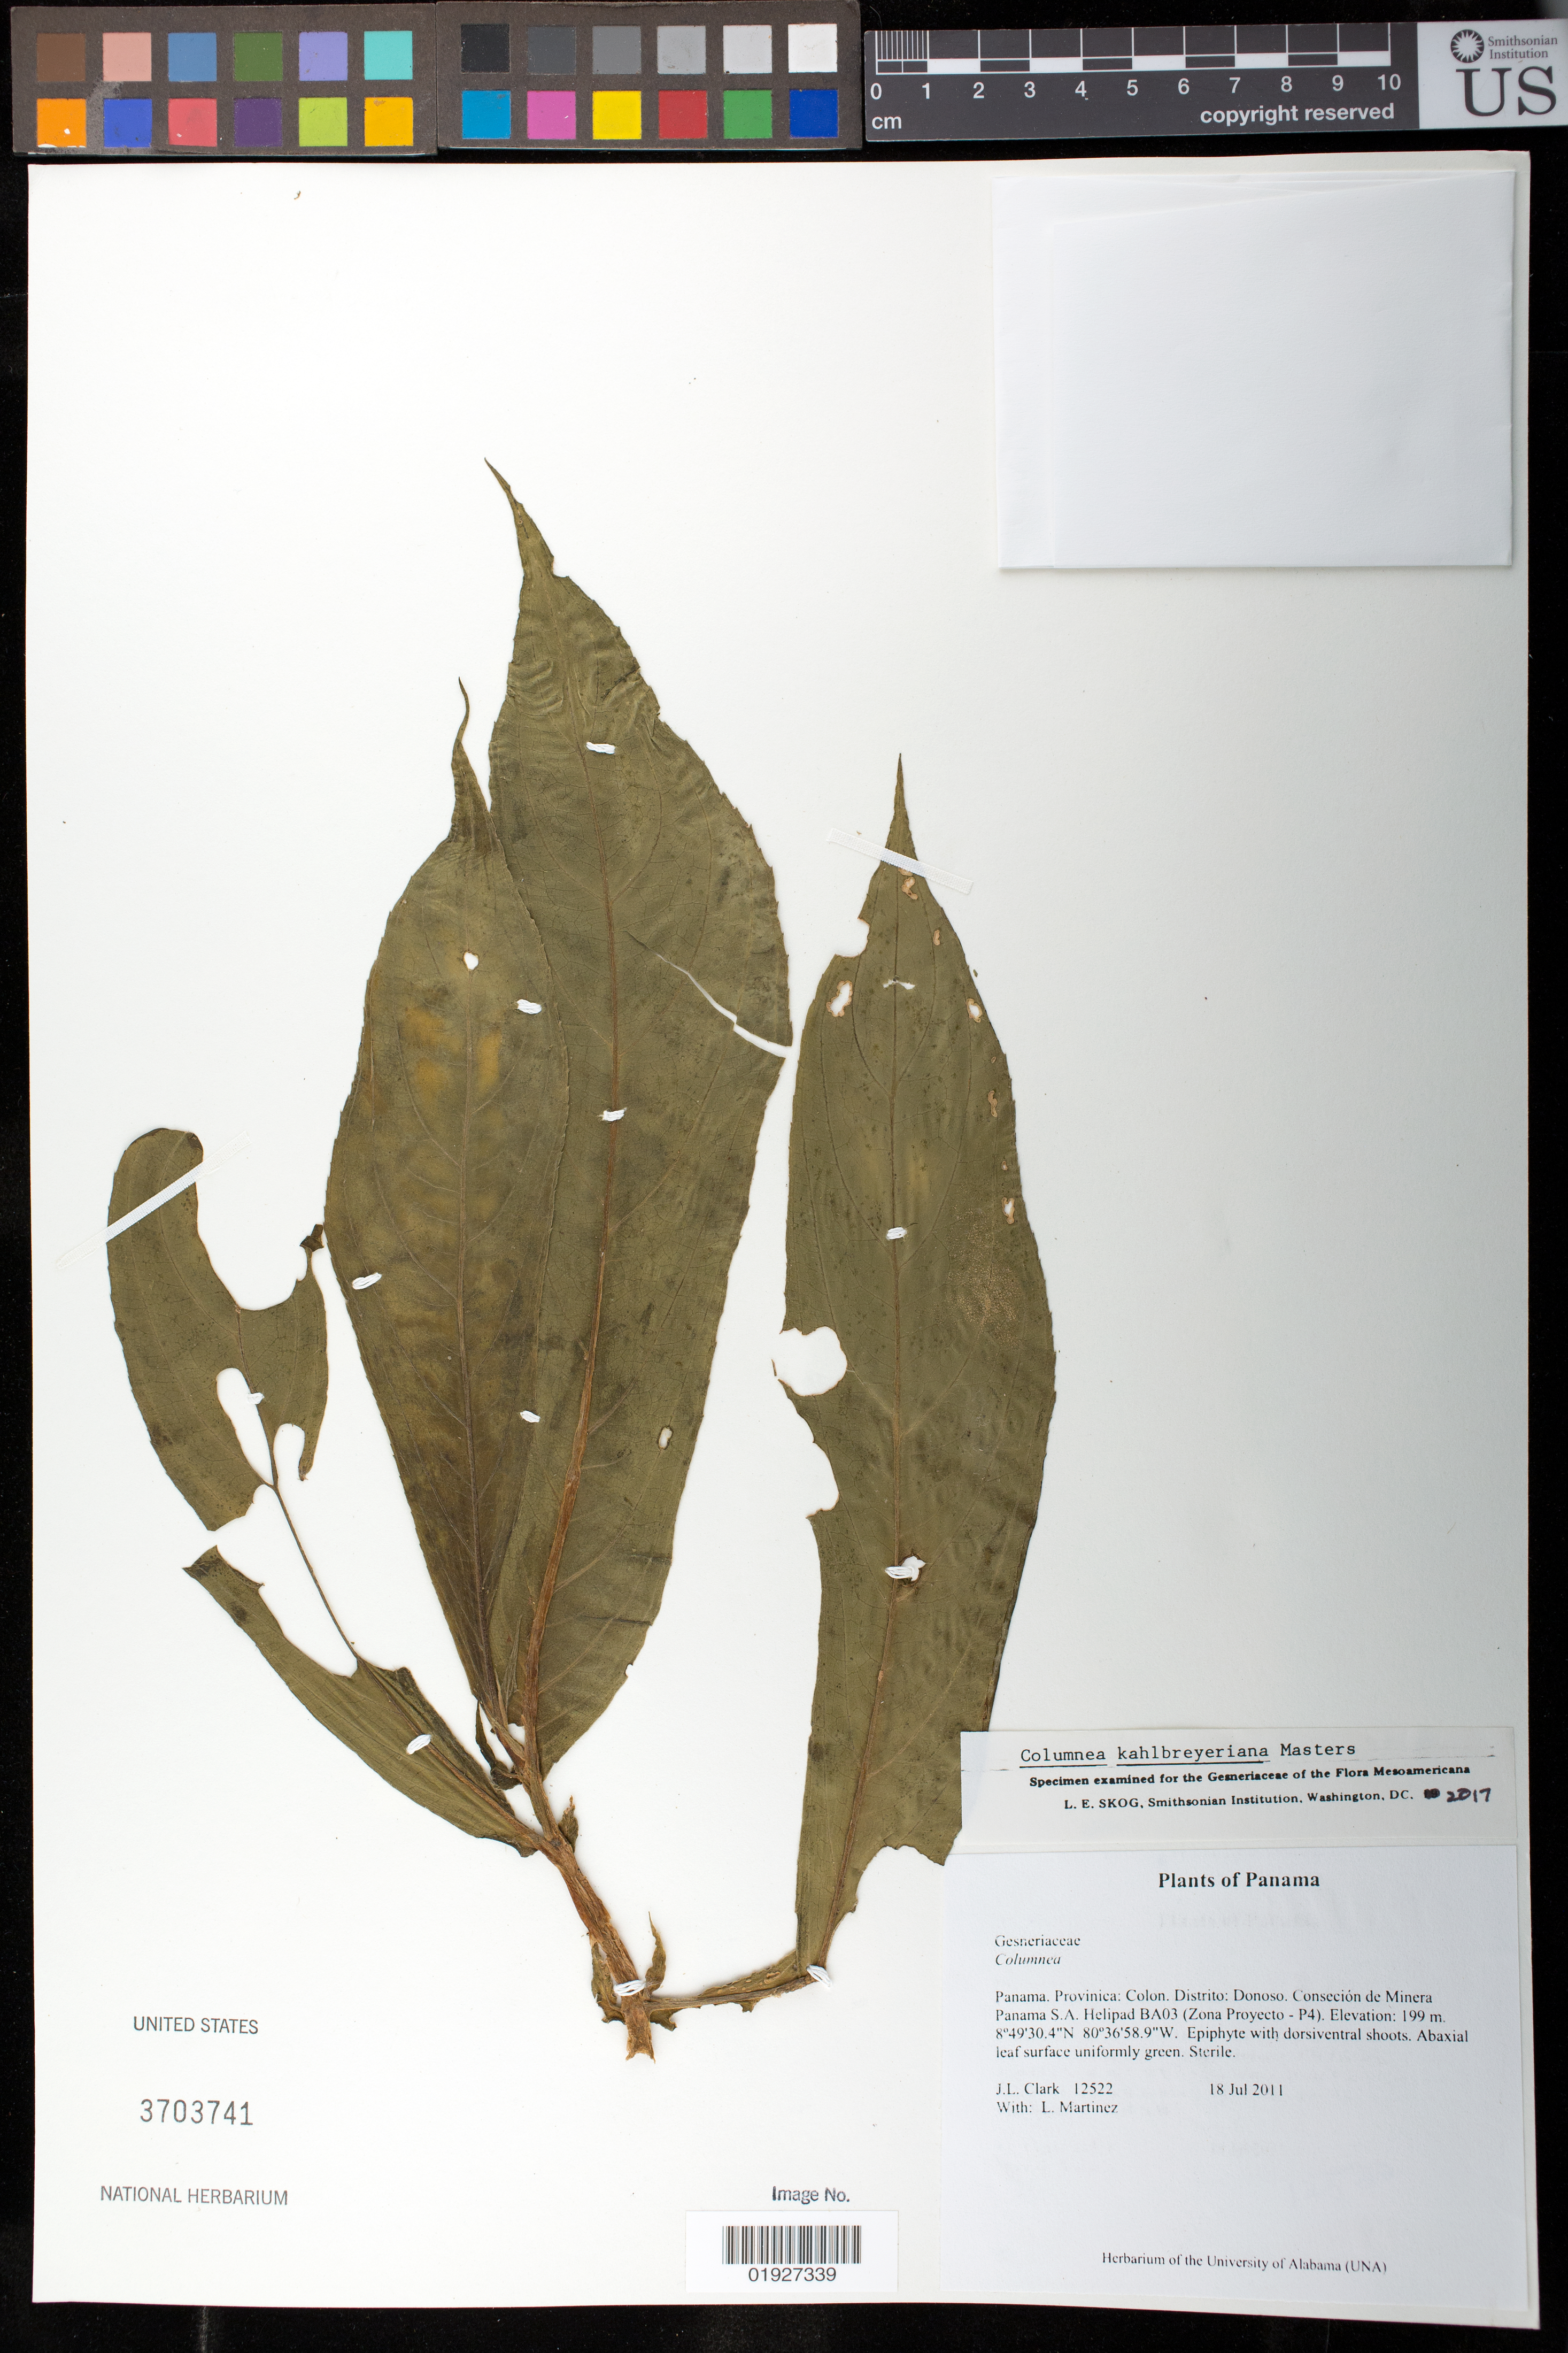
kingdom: Plantae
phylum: Tracheophyta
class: Magnoliopsida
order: Lamiales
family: Gesneriaceae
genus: Columnea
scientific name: Columnea kahlbreyeriana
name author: Mast.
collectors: J. L. Clark & L. Martinez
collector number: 12522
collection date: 2011-07-18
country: Panama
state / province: Colón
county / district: Donoso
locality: Conseción de Minera Panama S.A. Helipad BA03 (Zona Proyecto - P4)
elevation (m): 199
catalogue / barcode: US 3703741